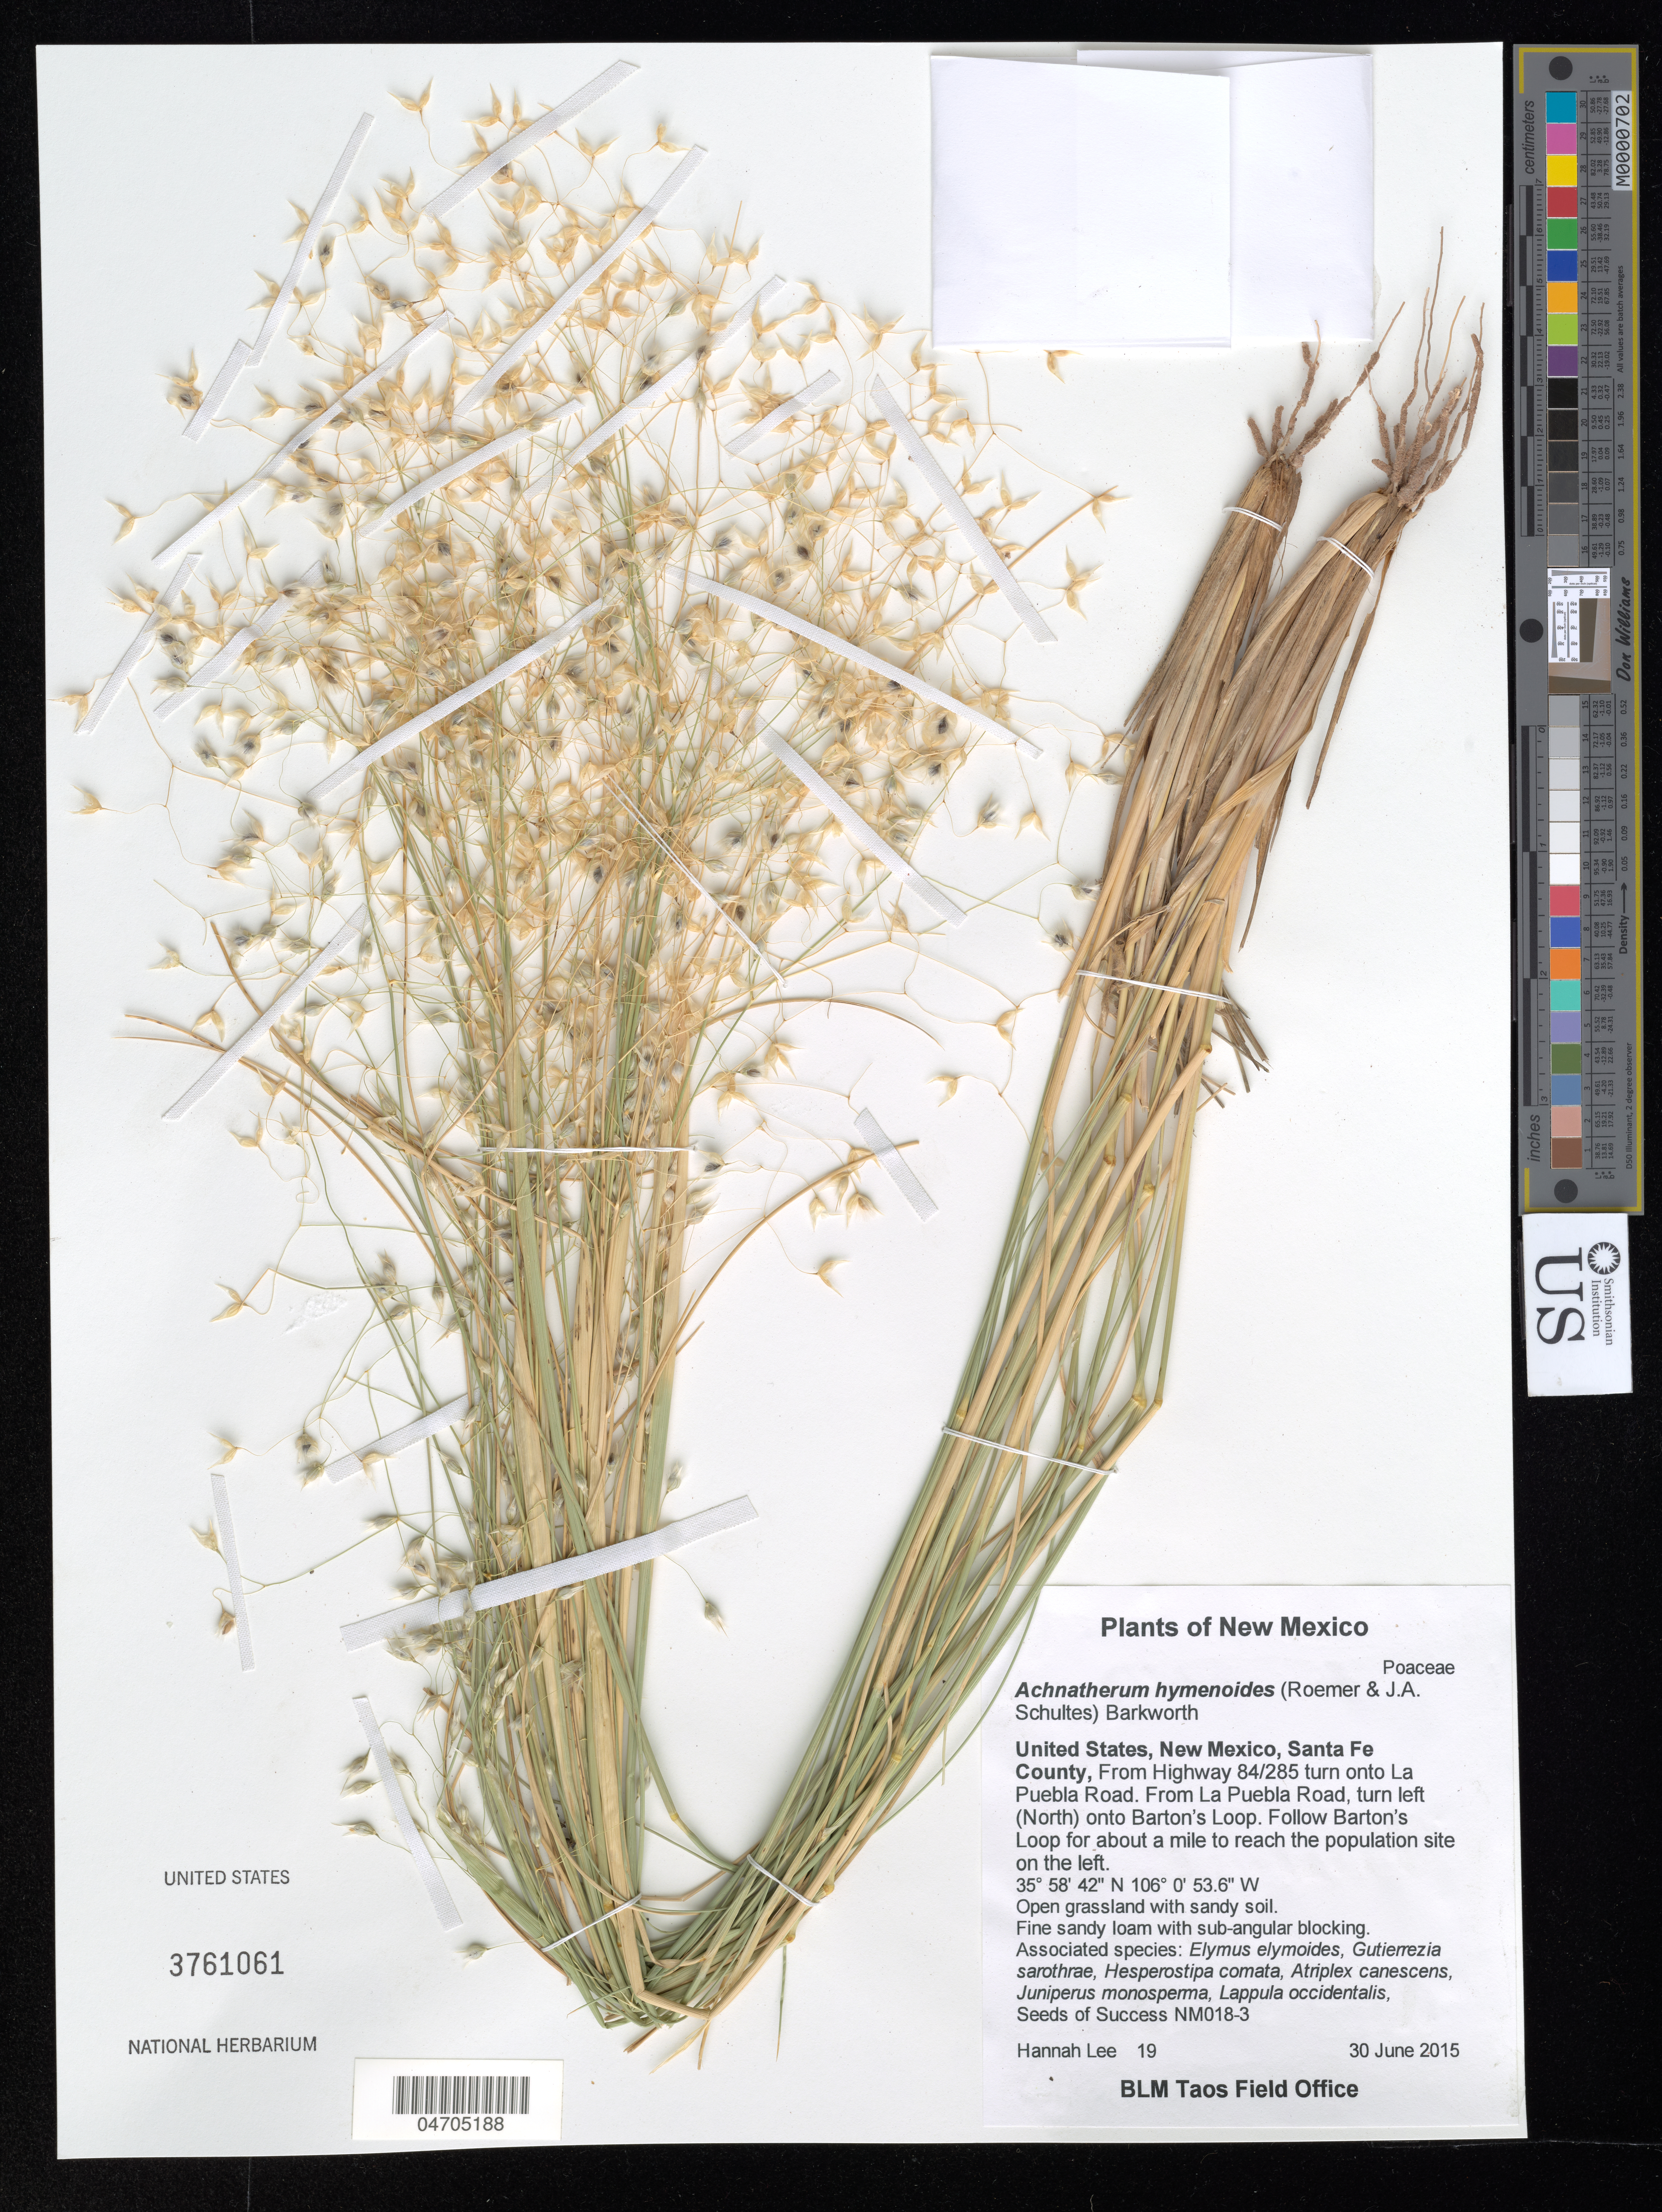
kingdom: Plantae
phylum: Tracheophyta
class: Liliopsida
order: Poales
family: Poaceae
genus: Achnatherum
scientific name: Achnatherum hymenoides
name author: (Roem. & Schult.) Barkworth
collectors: H. Lee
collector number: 19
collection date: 2015-06-30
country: United States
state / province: New Mexico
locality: Santa Fe County, From Highway 84/285 turn onto La Puebla Road. From La Puebla Road, turn left (North) onto Barton's Loop. Follow Barton's Loop for about about a mile to reach the population site on the left.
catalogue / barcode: US 3761061